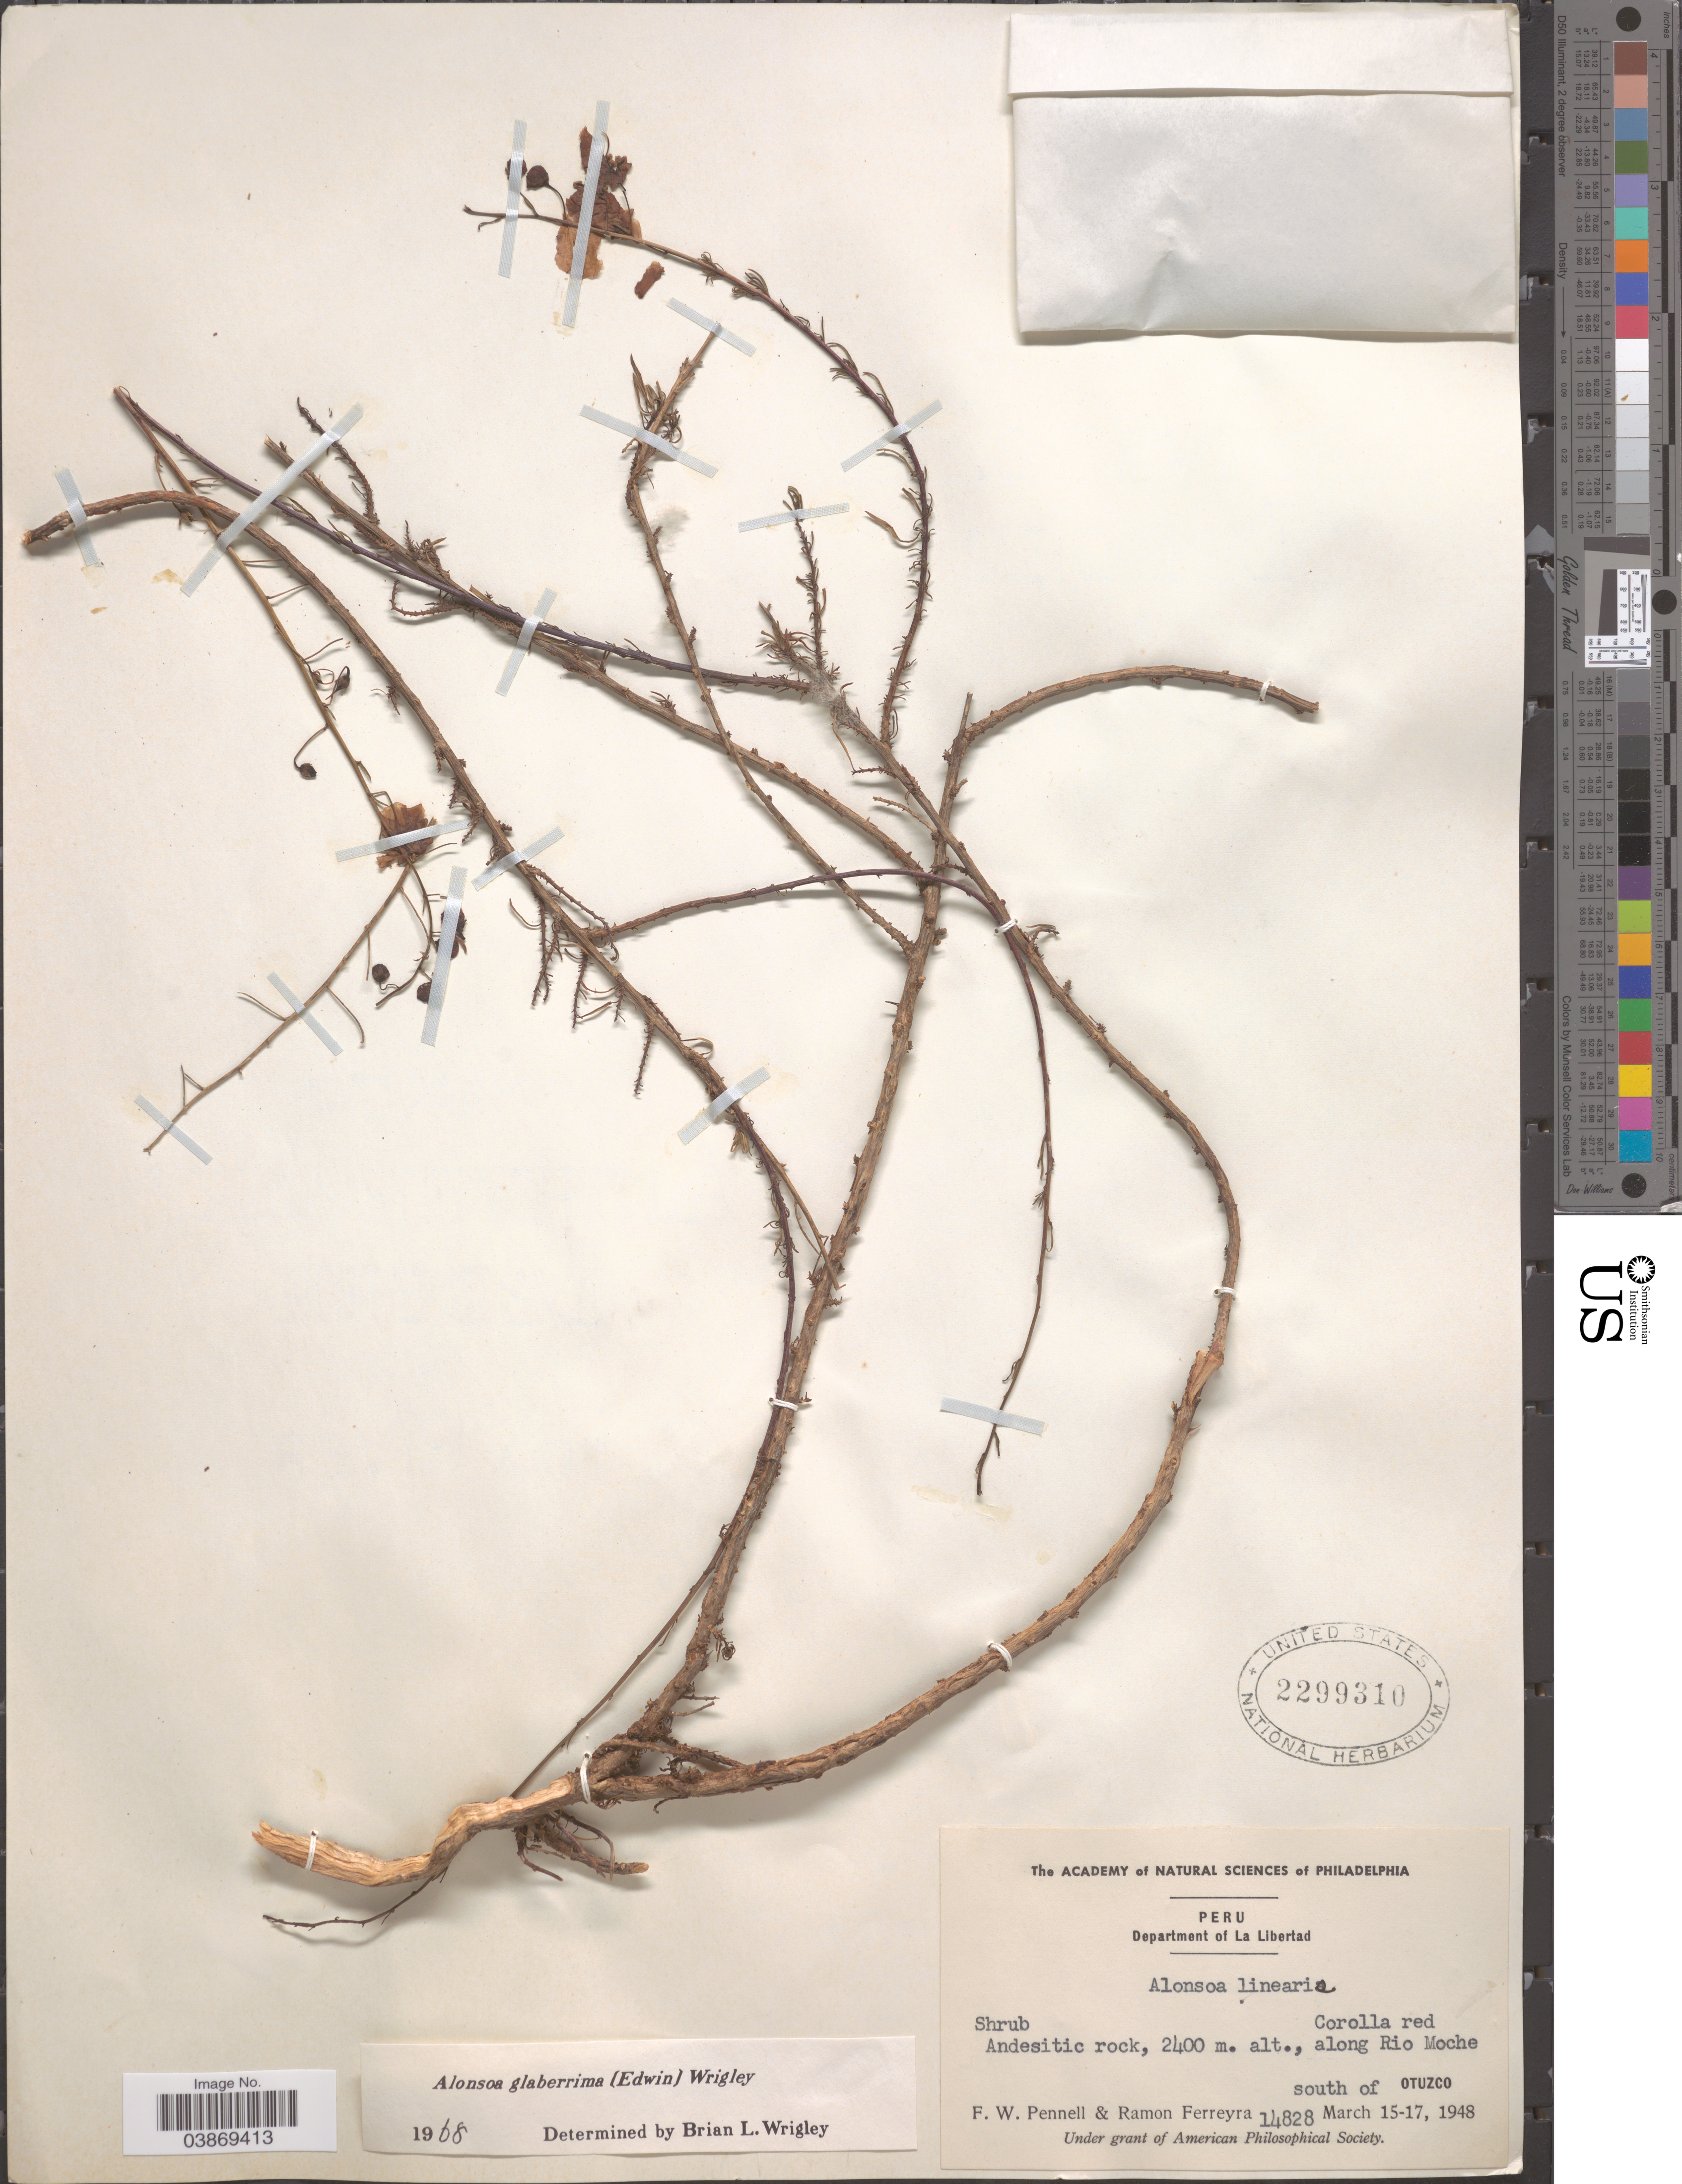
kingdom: Plantae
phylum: Tracheophyta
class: Magnoliopsida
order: Lamiales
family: Scrophulariaceae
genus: Alonsoa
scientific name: Alonsoa linearis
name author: (Jacq.) Ruiz & Pav.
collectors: F. W. Pennell & R. A. Ferreyra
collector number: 14828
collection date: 1948-03-15/1948-03-17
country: Peru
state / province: La Libertad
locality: Department of La Libertad. Andesitic rock, along Rio Moche. South of Otuzco.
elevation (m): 2400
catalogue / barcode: US 2299310